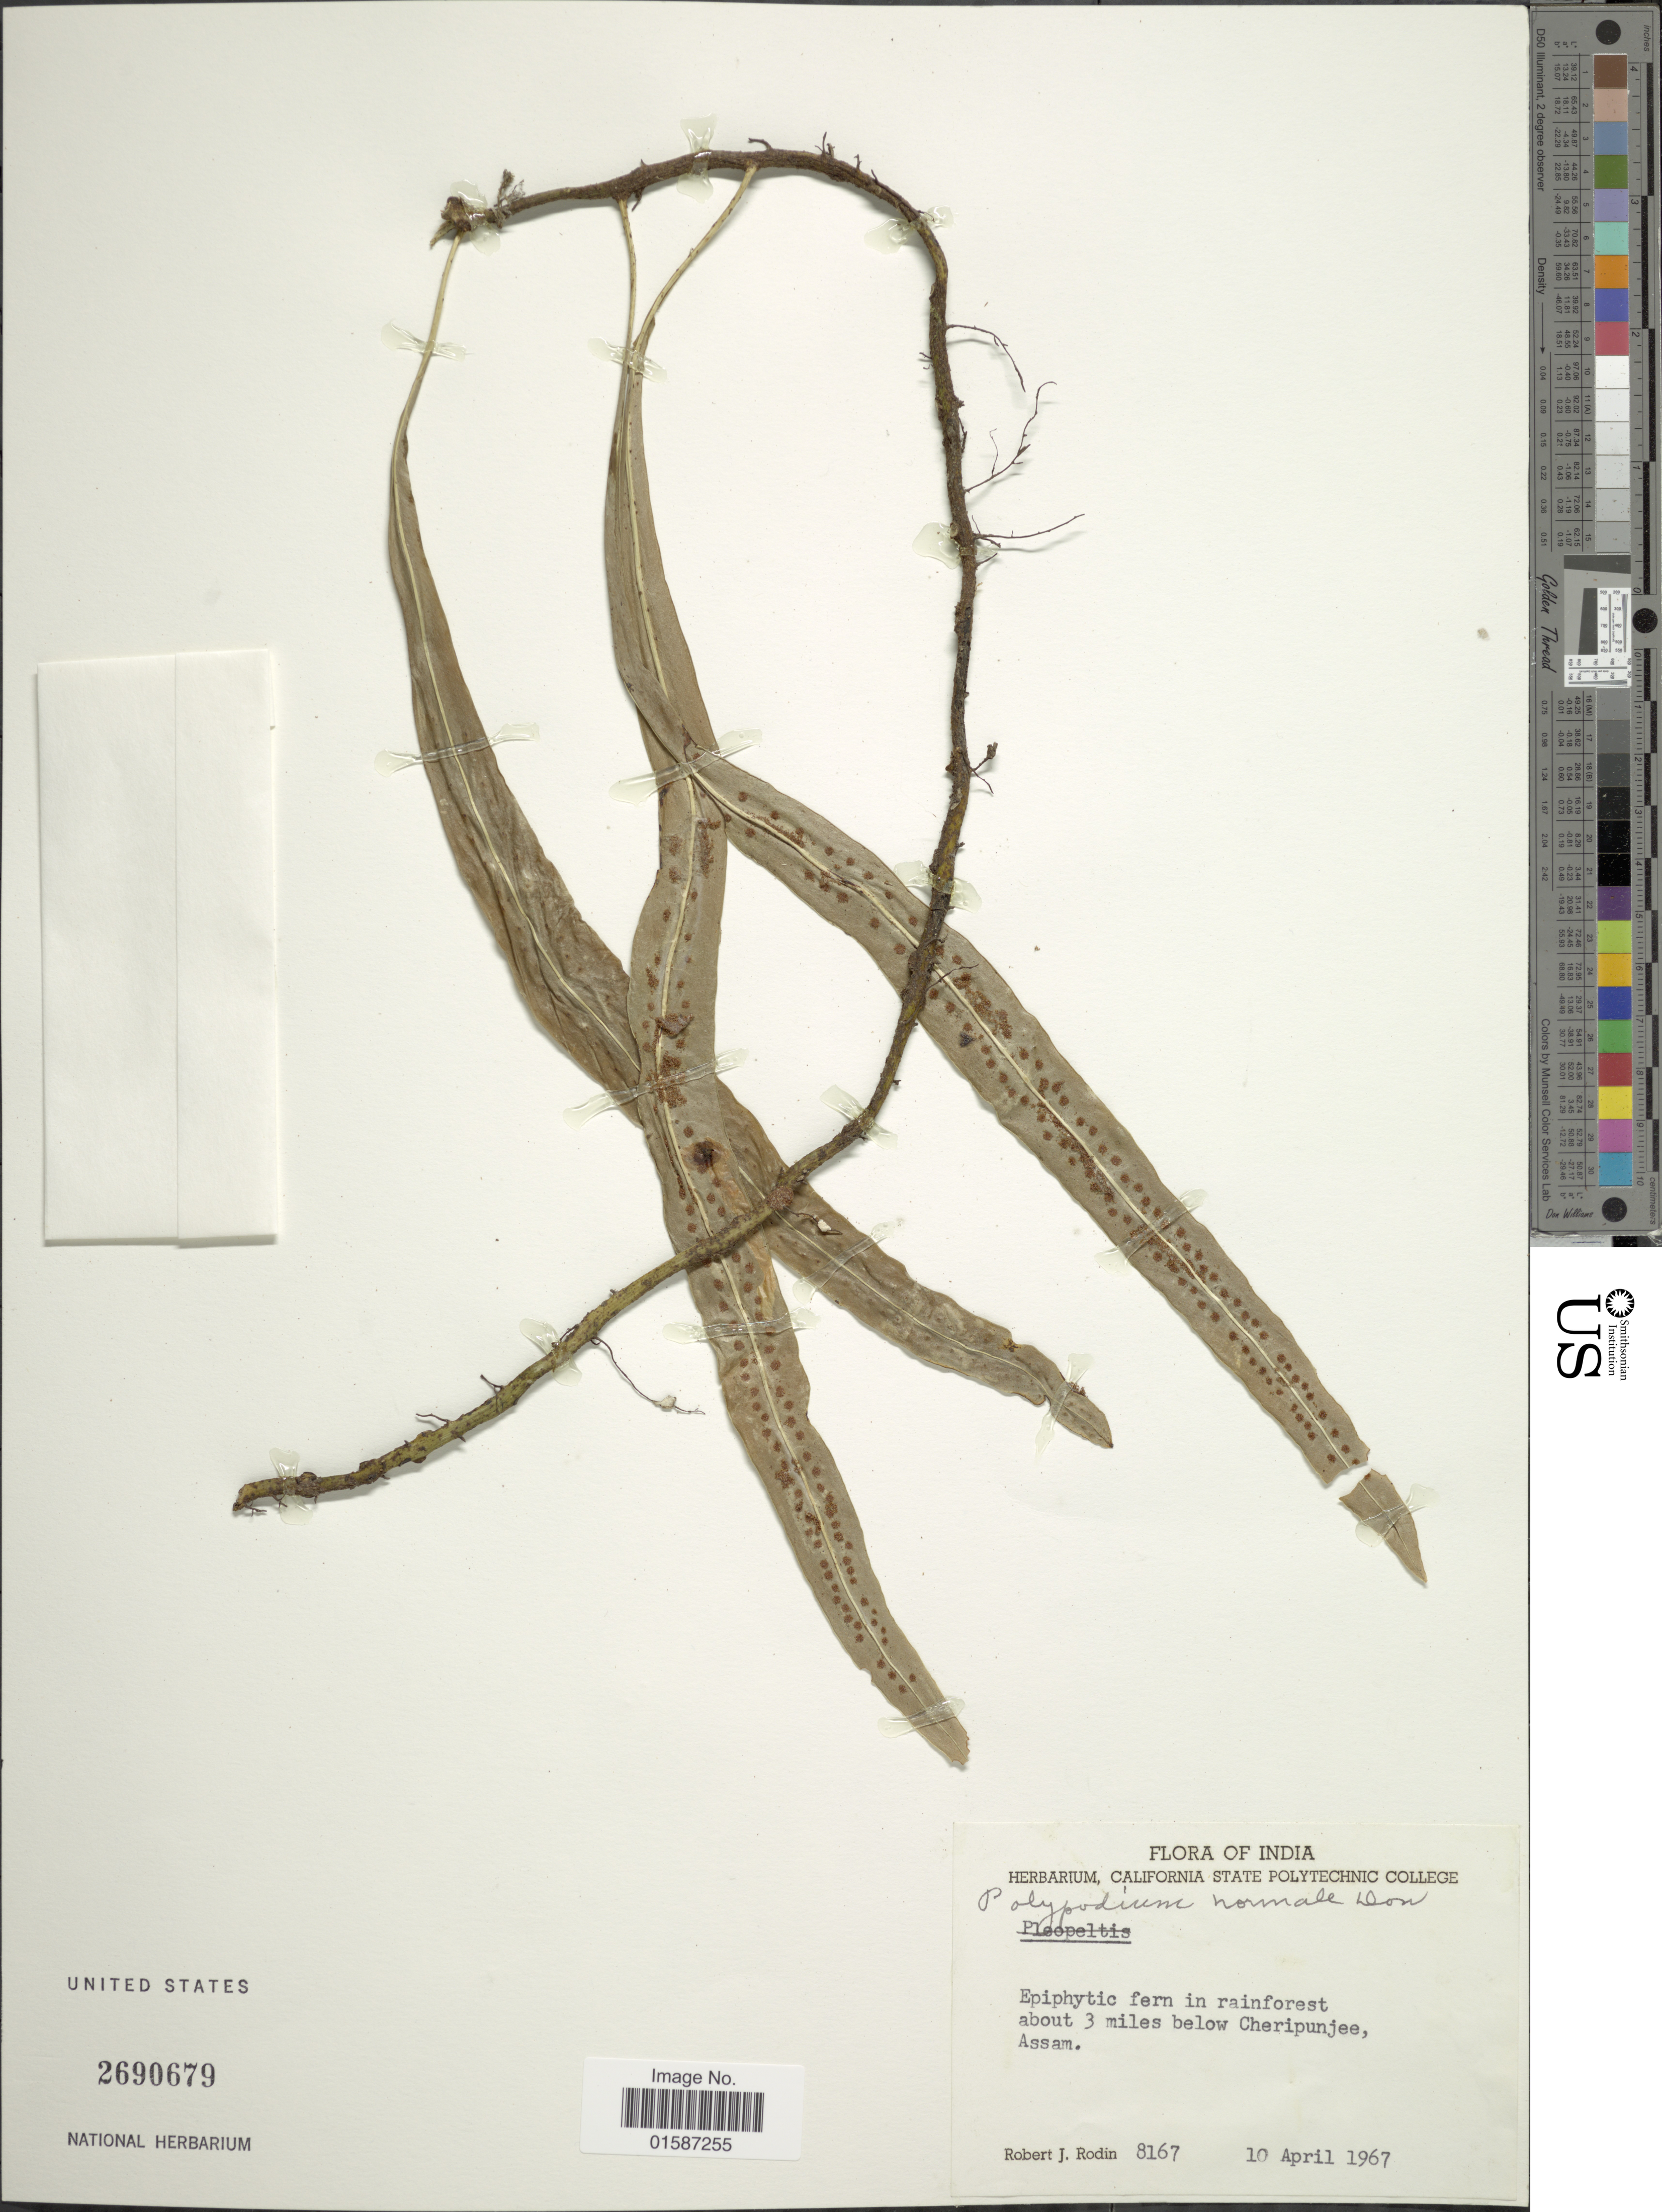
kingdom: Plantae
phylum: Tracheophyta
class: Polypodiopsida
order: Polypodiales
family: Polypodiaceae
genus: Tricholepidium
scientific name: Tricholepidium normale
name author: (D. Don) Ching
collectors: R. J. Rodin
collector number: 8167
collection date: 1967-04-10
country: India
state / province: Assam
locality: Epiphytic fern in rainforest about 3 miles below Cheripunjee, Assam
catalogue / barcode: US 2690679